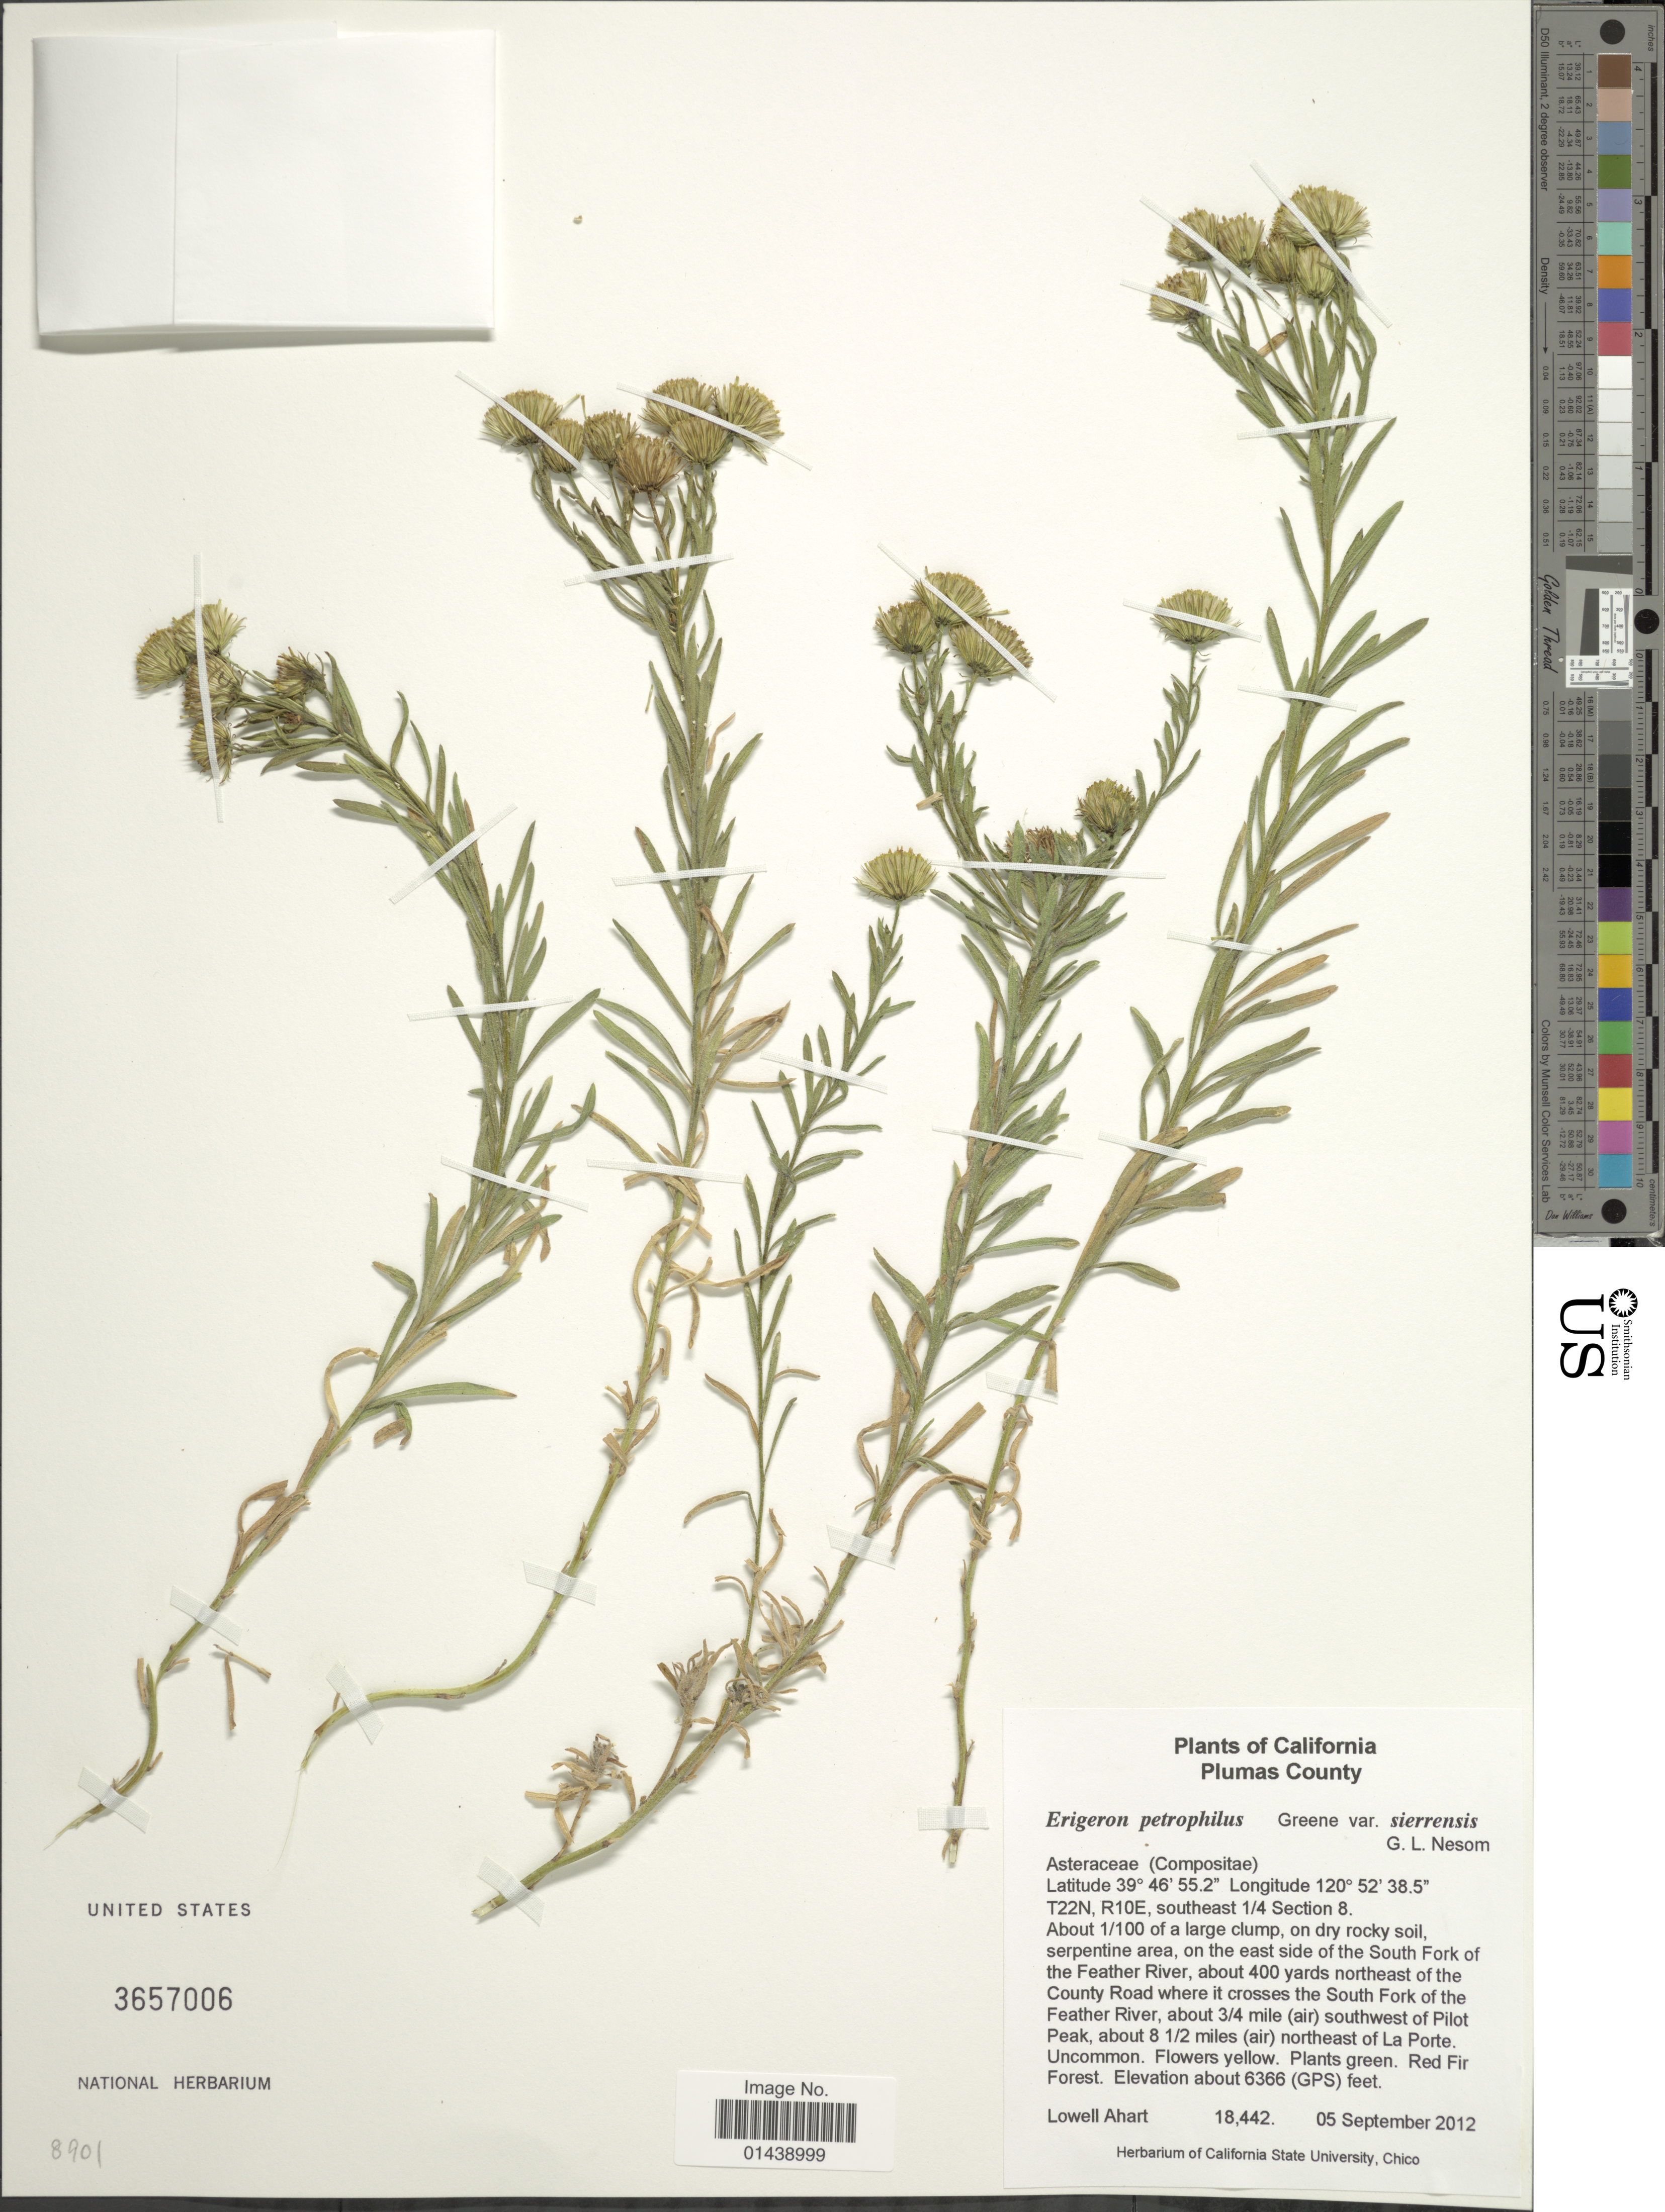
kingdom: Plantae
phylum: Tracheophyta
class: Magnoliopsida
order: Asterales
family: Asteraceae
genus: Erigeron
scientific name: Erigeron petrophilus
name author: Greene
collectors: L. Ahart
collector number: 18442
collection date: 2012-09-05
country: United States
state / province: California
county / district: Plumas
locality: Plumas County. T22N, R10E, southeast 1/4 Section 8. serpentine area, on the east side of the South Fork of the Feather River, about 400 yards northeast of the County Road where it crosses the South Fork of the Feather River, about 3/4 mile (air) southwest of Pilot Peak, about 8 1/2 miles (air) northeast of La Porte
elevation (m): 1940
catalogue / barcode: US 3657006